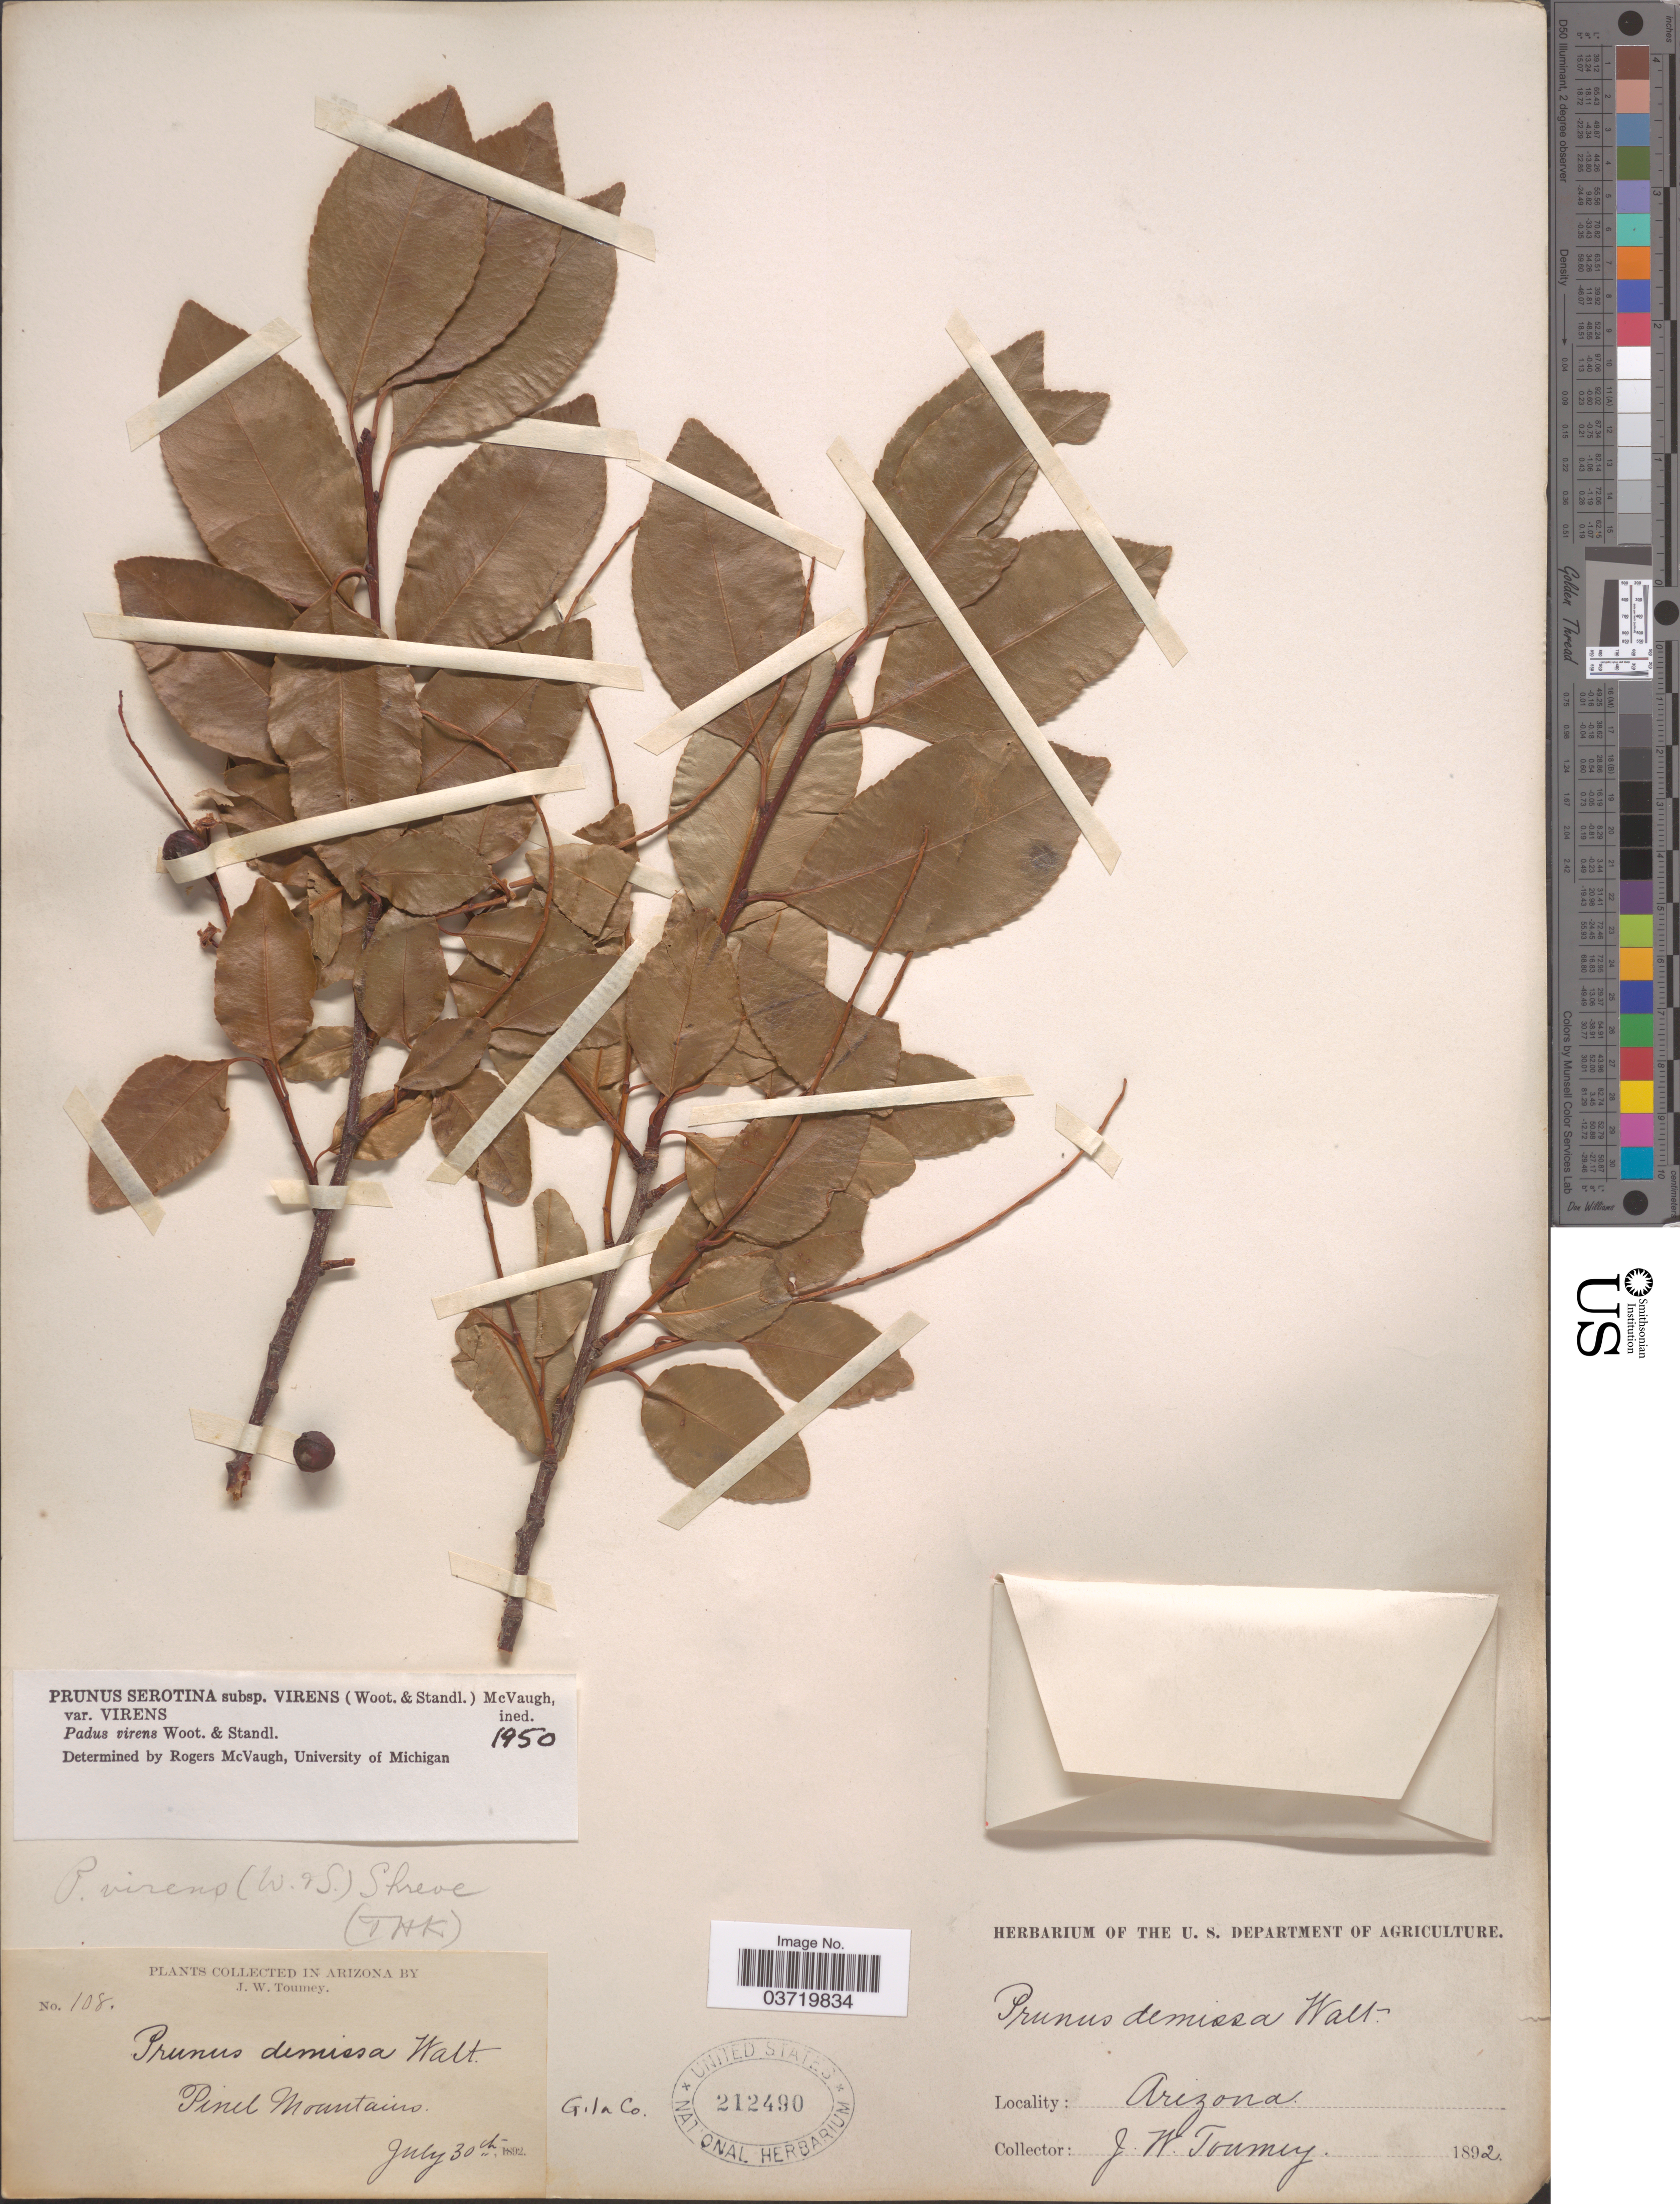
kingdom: Plantae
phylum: Tracheophyta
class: Magnoliopsida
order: Rosales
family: Rosaceae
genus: Prunus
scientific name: Prunus serotina var. rufula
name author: (Wooton & Standl.) McVaugh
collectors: J. W. Toumey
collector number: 108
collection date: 1892-07-30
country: United States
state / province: Arizona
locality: Pinel Mountains. Gila Co.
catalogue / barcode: US 212490